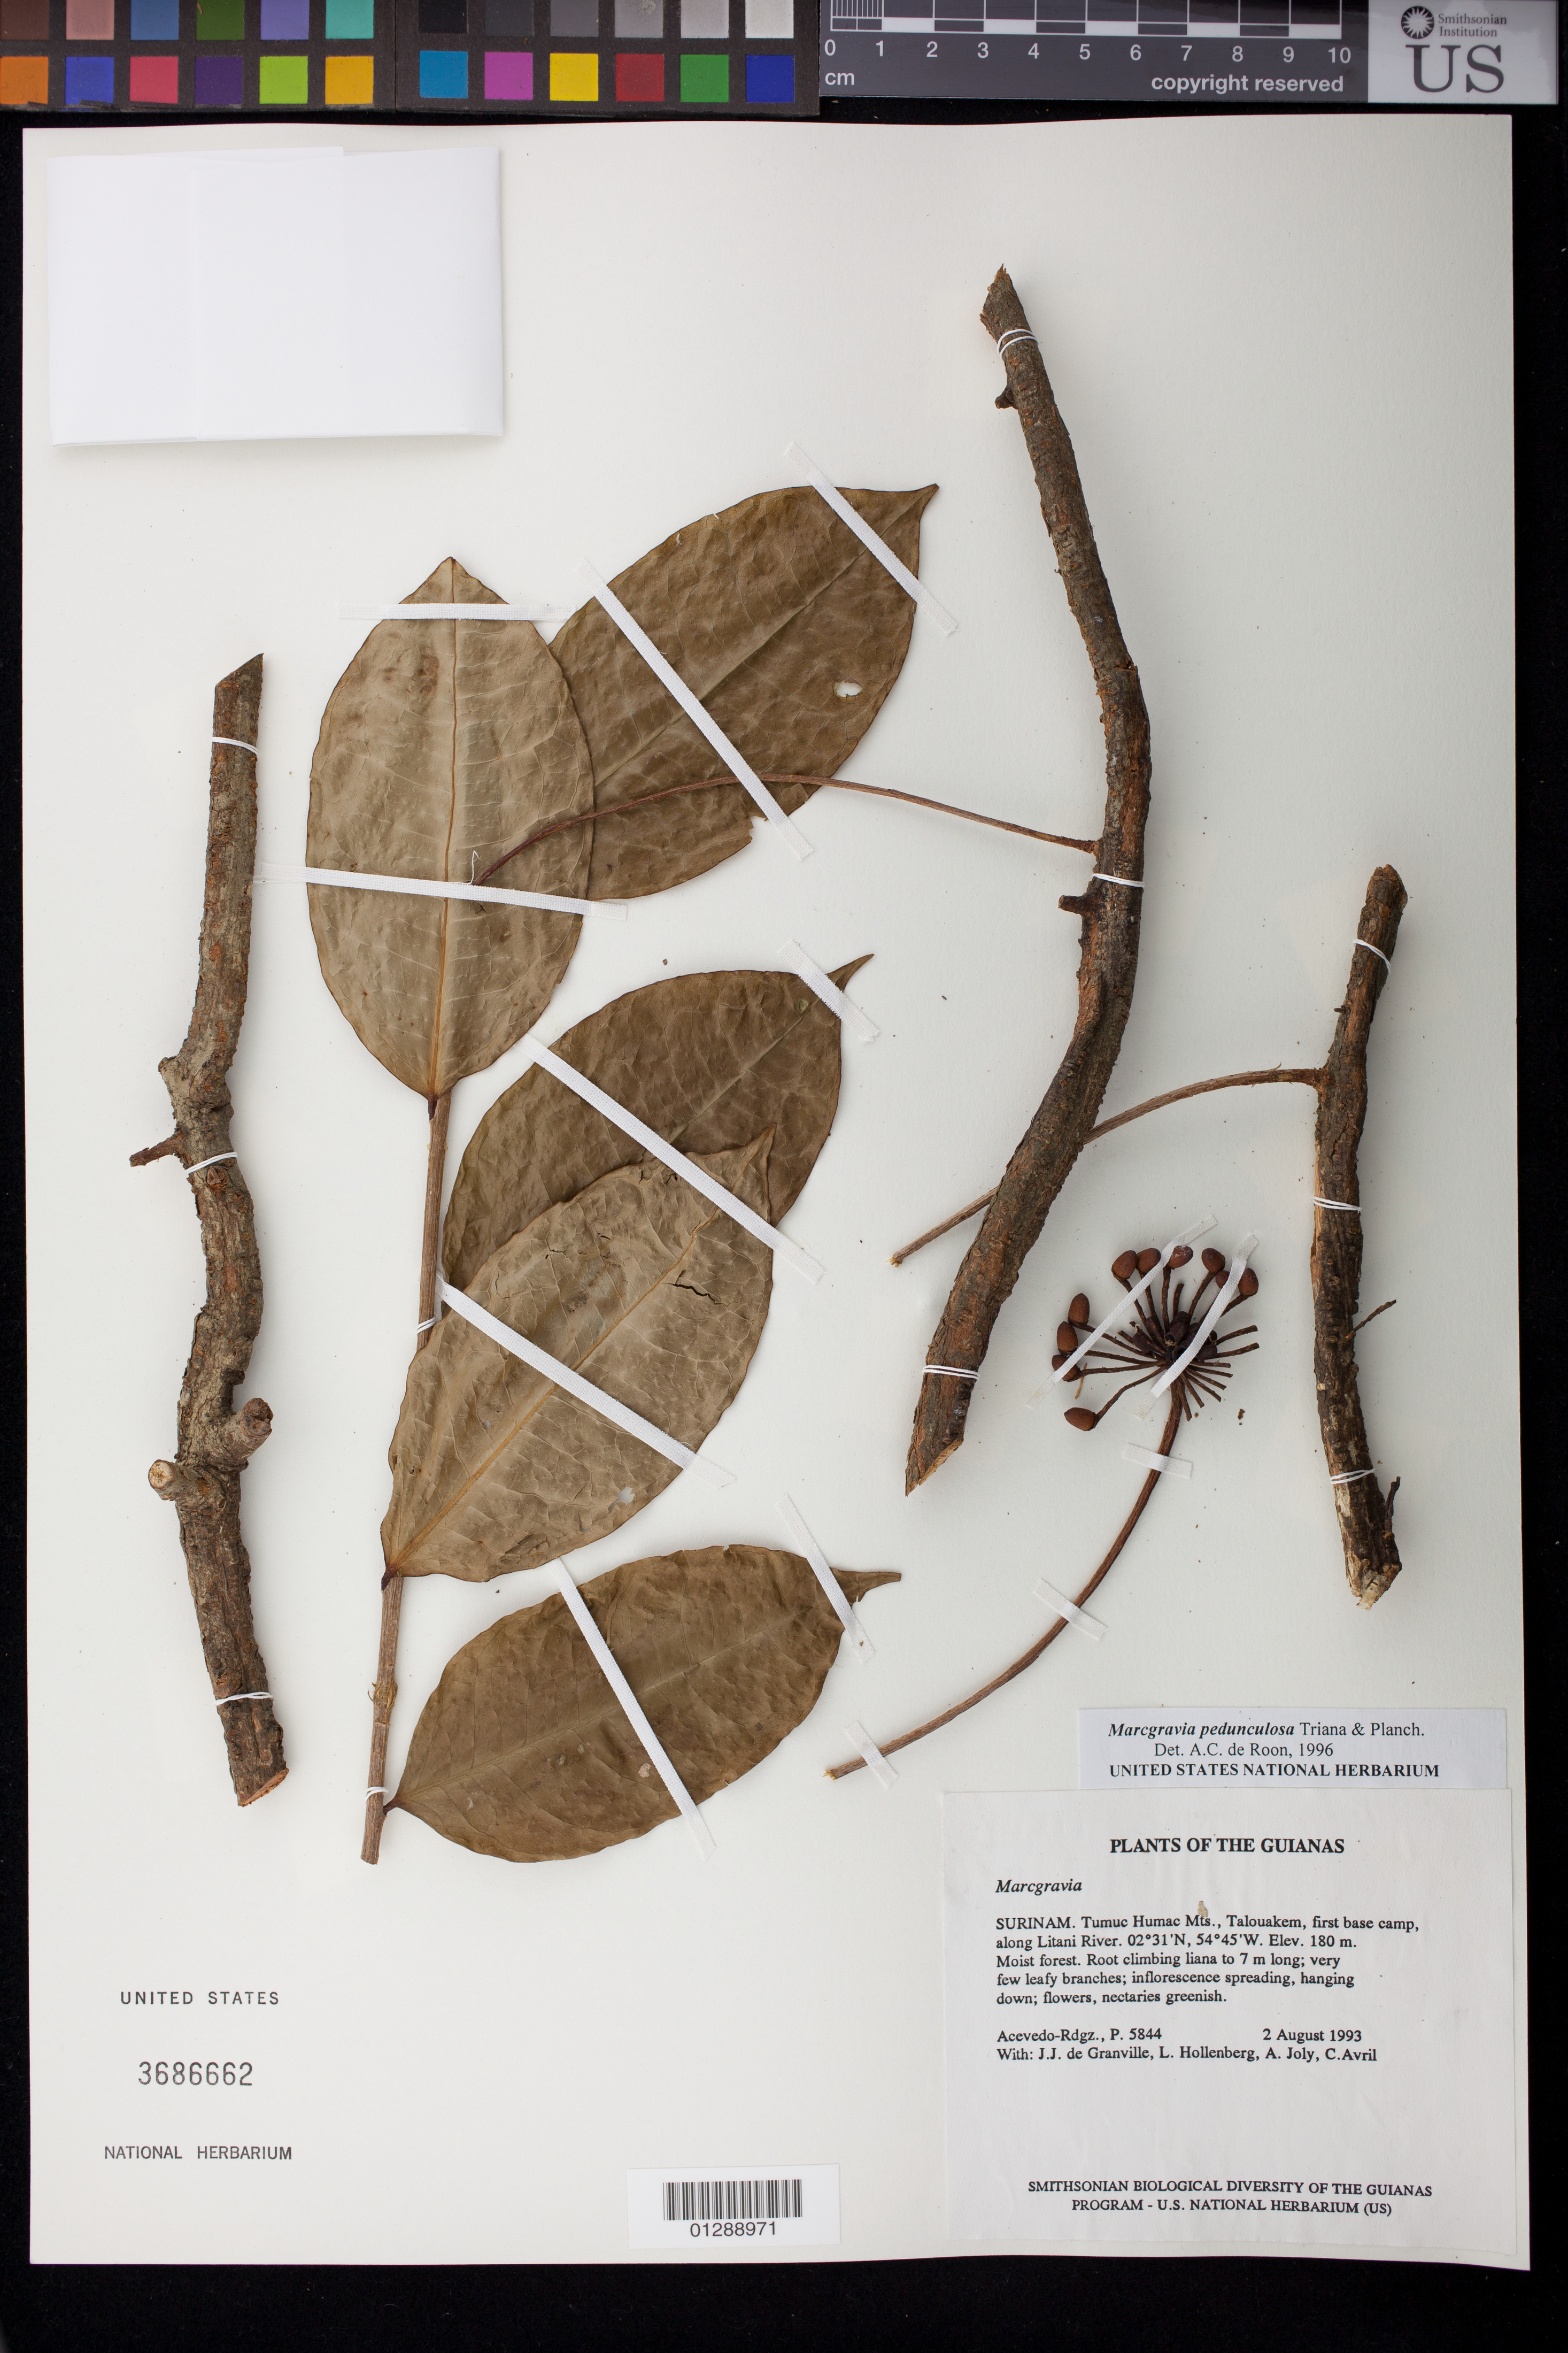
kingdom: Plantae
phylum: Tracheophyta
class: Magnoliopsida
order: Ericales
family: Marcgraviaceae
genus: Marcgravia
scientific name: Marcgravia pedunculosa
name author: Triana & Planch.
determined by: de Roon, A. C.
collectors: P. Acevedo-Rodr., J.-J. de Granville, L. Hollenberg, A. Joly & C. Avril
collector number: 5844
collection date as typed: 2 August 1993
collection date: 1993-08-02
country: Suriname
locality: Tumuc Humac Mts., Talouakem, first base camp, along Litani River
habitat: Moist forest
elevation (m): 180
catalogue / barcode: US 3686662